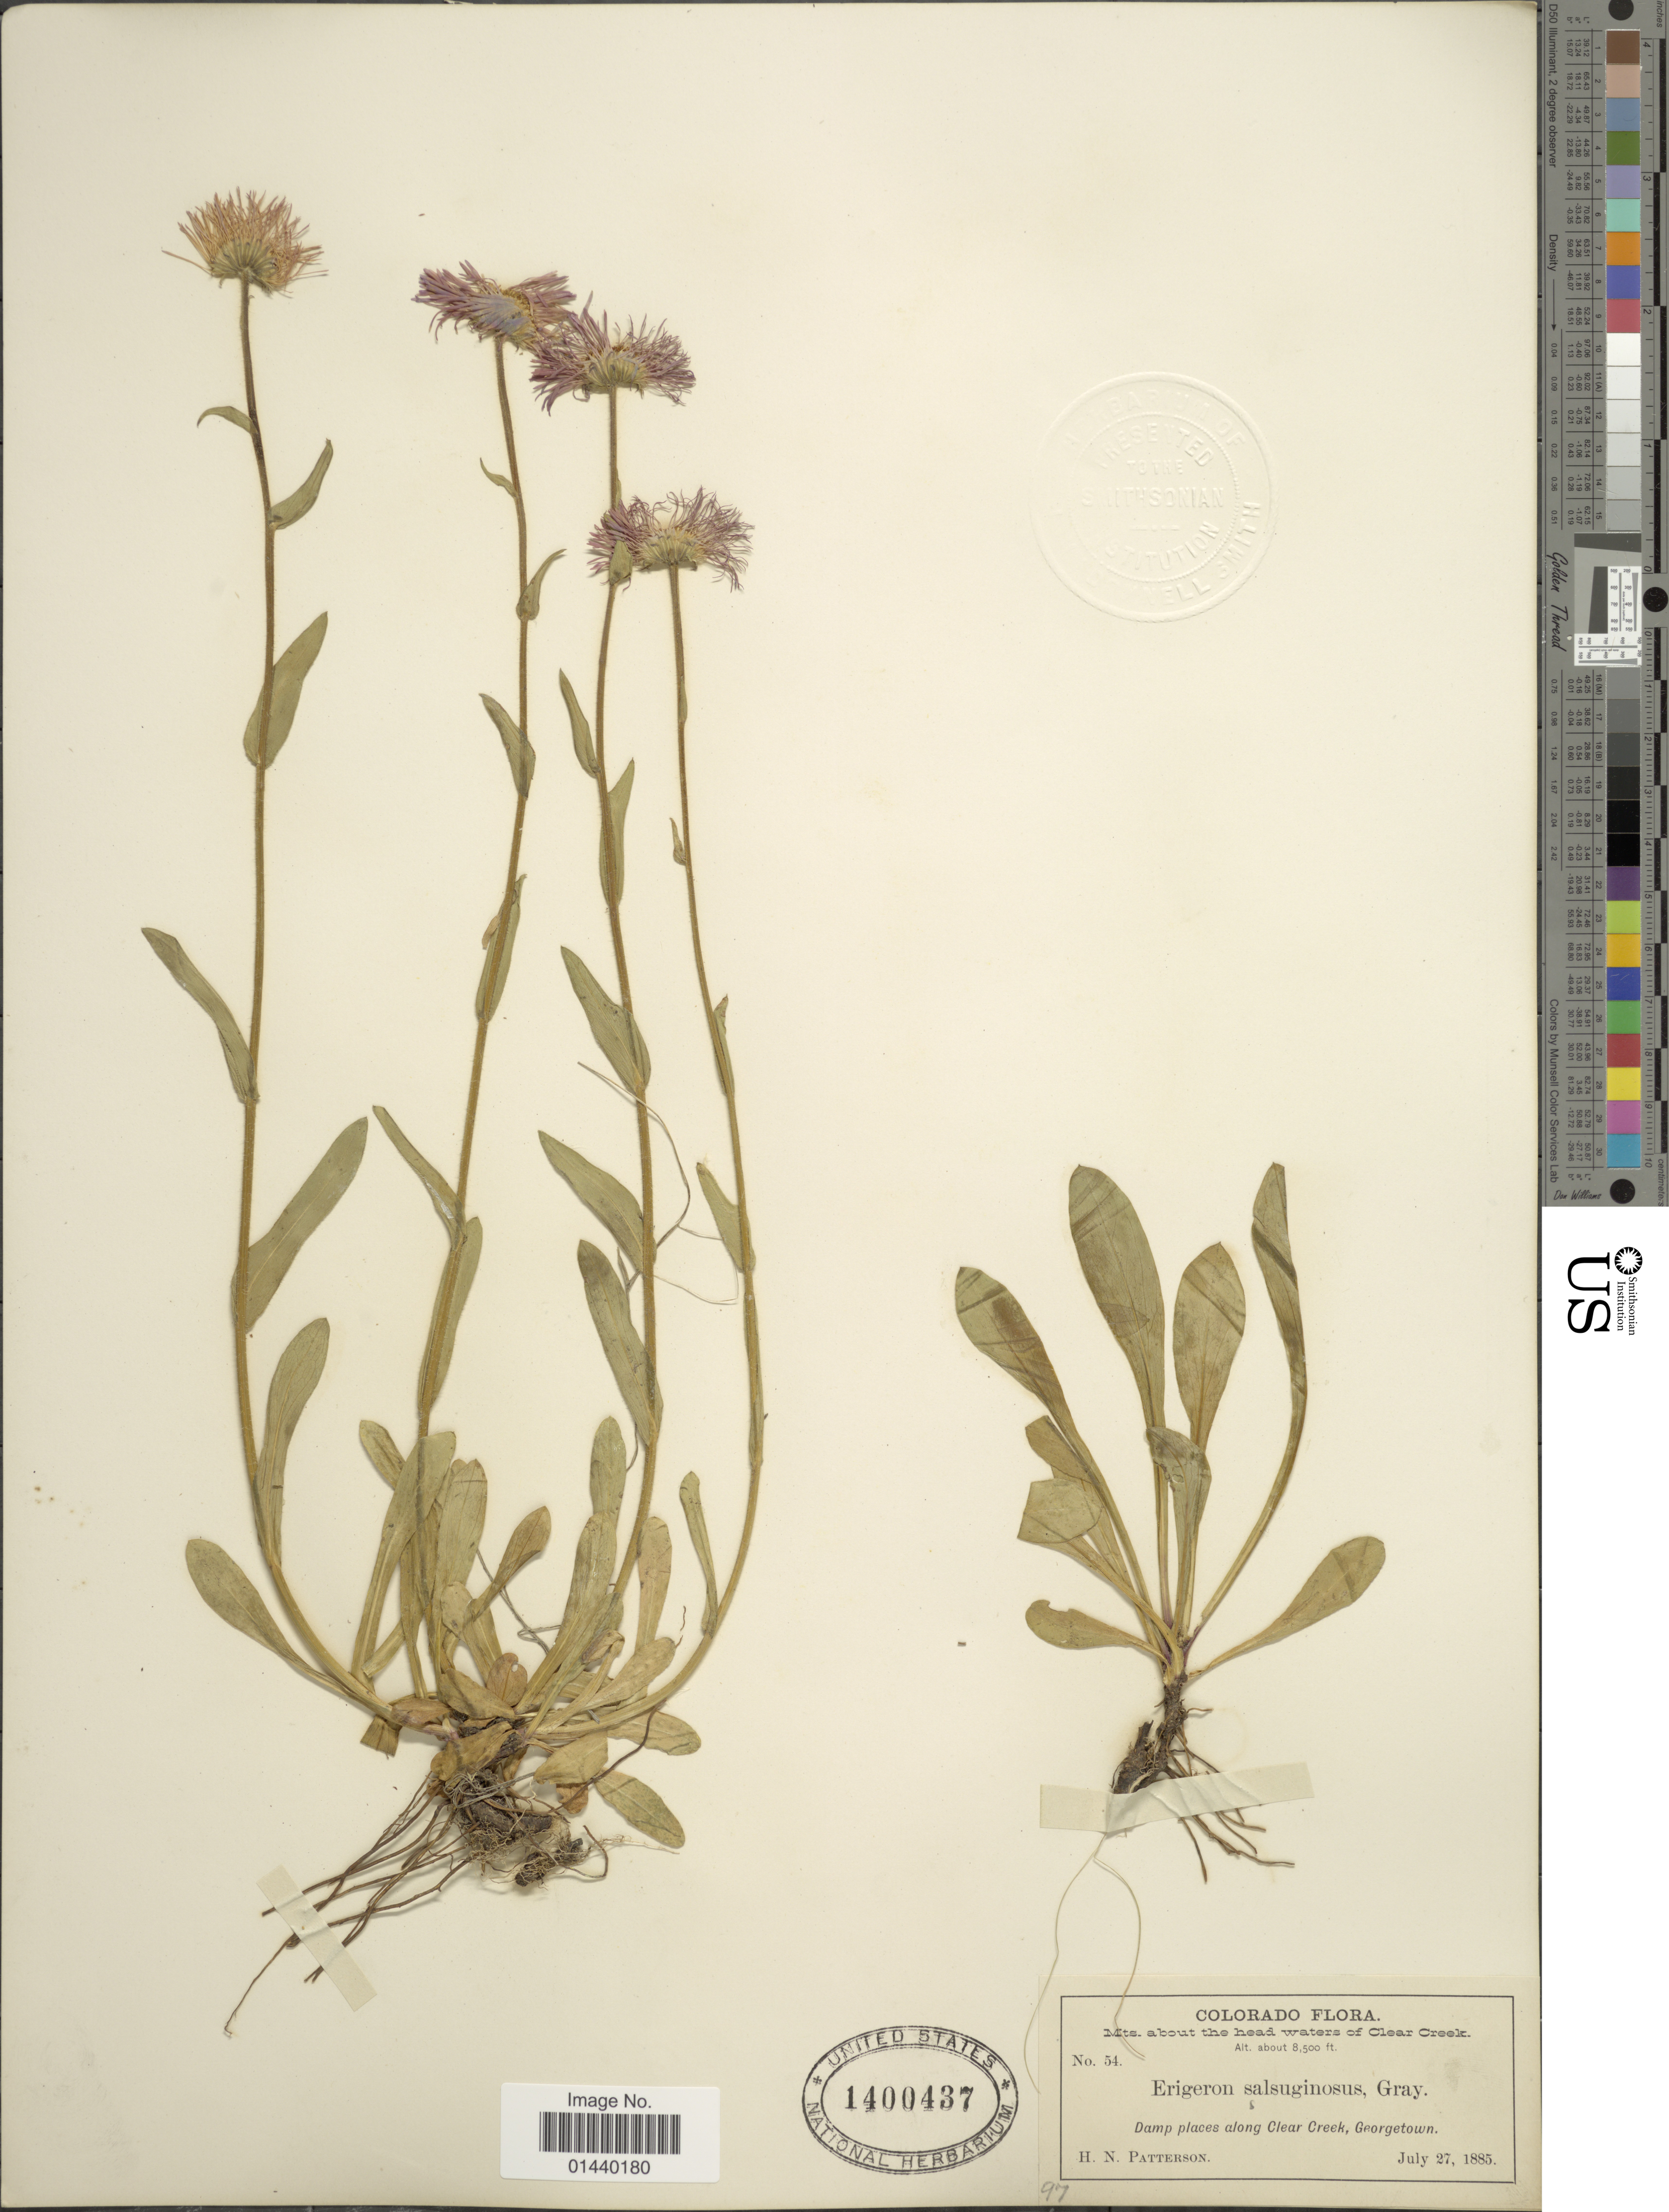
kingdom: Plantae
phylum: Tracheophyta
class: Magnoliopsida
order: Asterales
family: Asteraceae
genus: Erigeron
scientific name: Erigeron salsuginosus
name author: (Richardson ex R. Br.) A. Gray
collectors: H. N. Patterson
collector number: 54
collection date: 1885-07-27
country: United States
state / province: Colorado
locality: Damp places along Clear Creek, Georgetown. Mts. about the head waters of Clear Creek.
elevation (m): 2591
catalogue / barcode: US 1400437